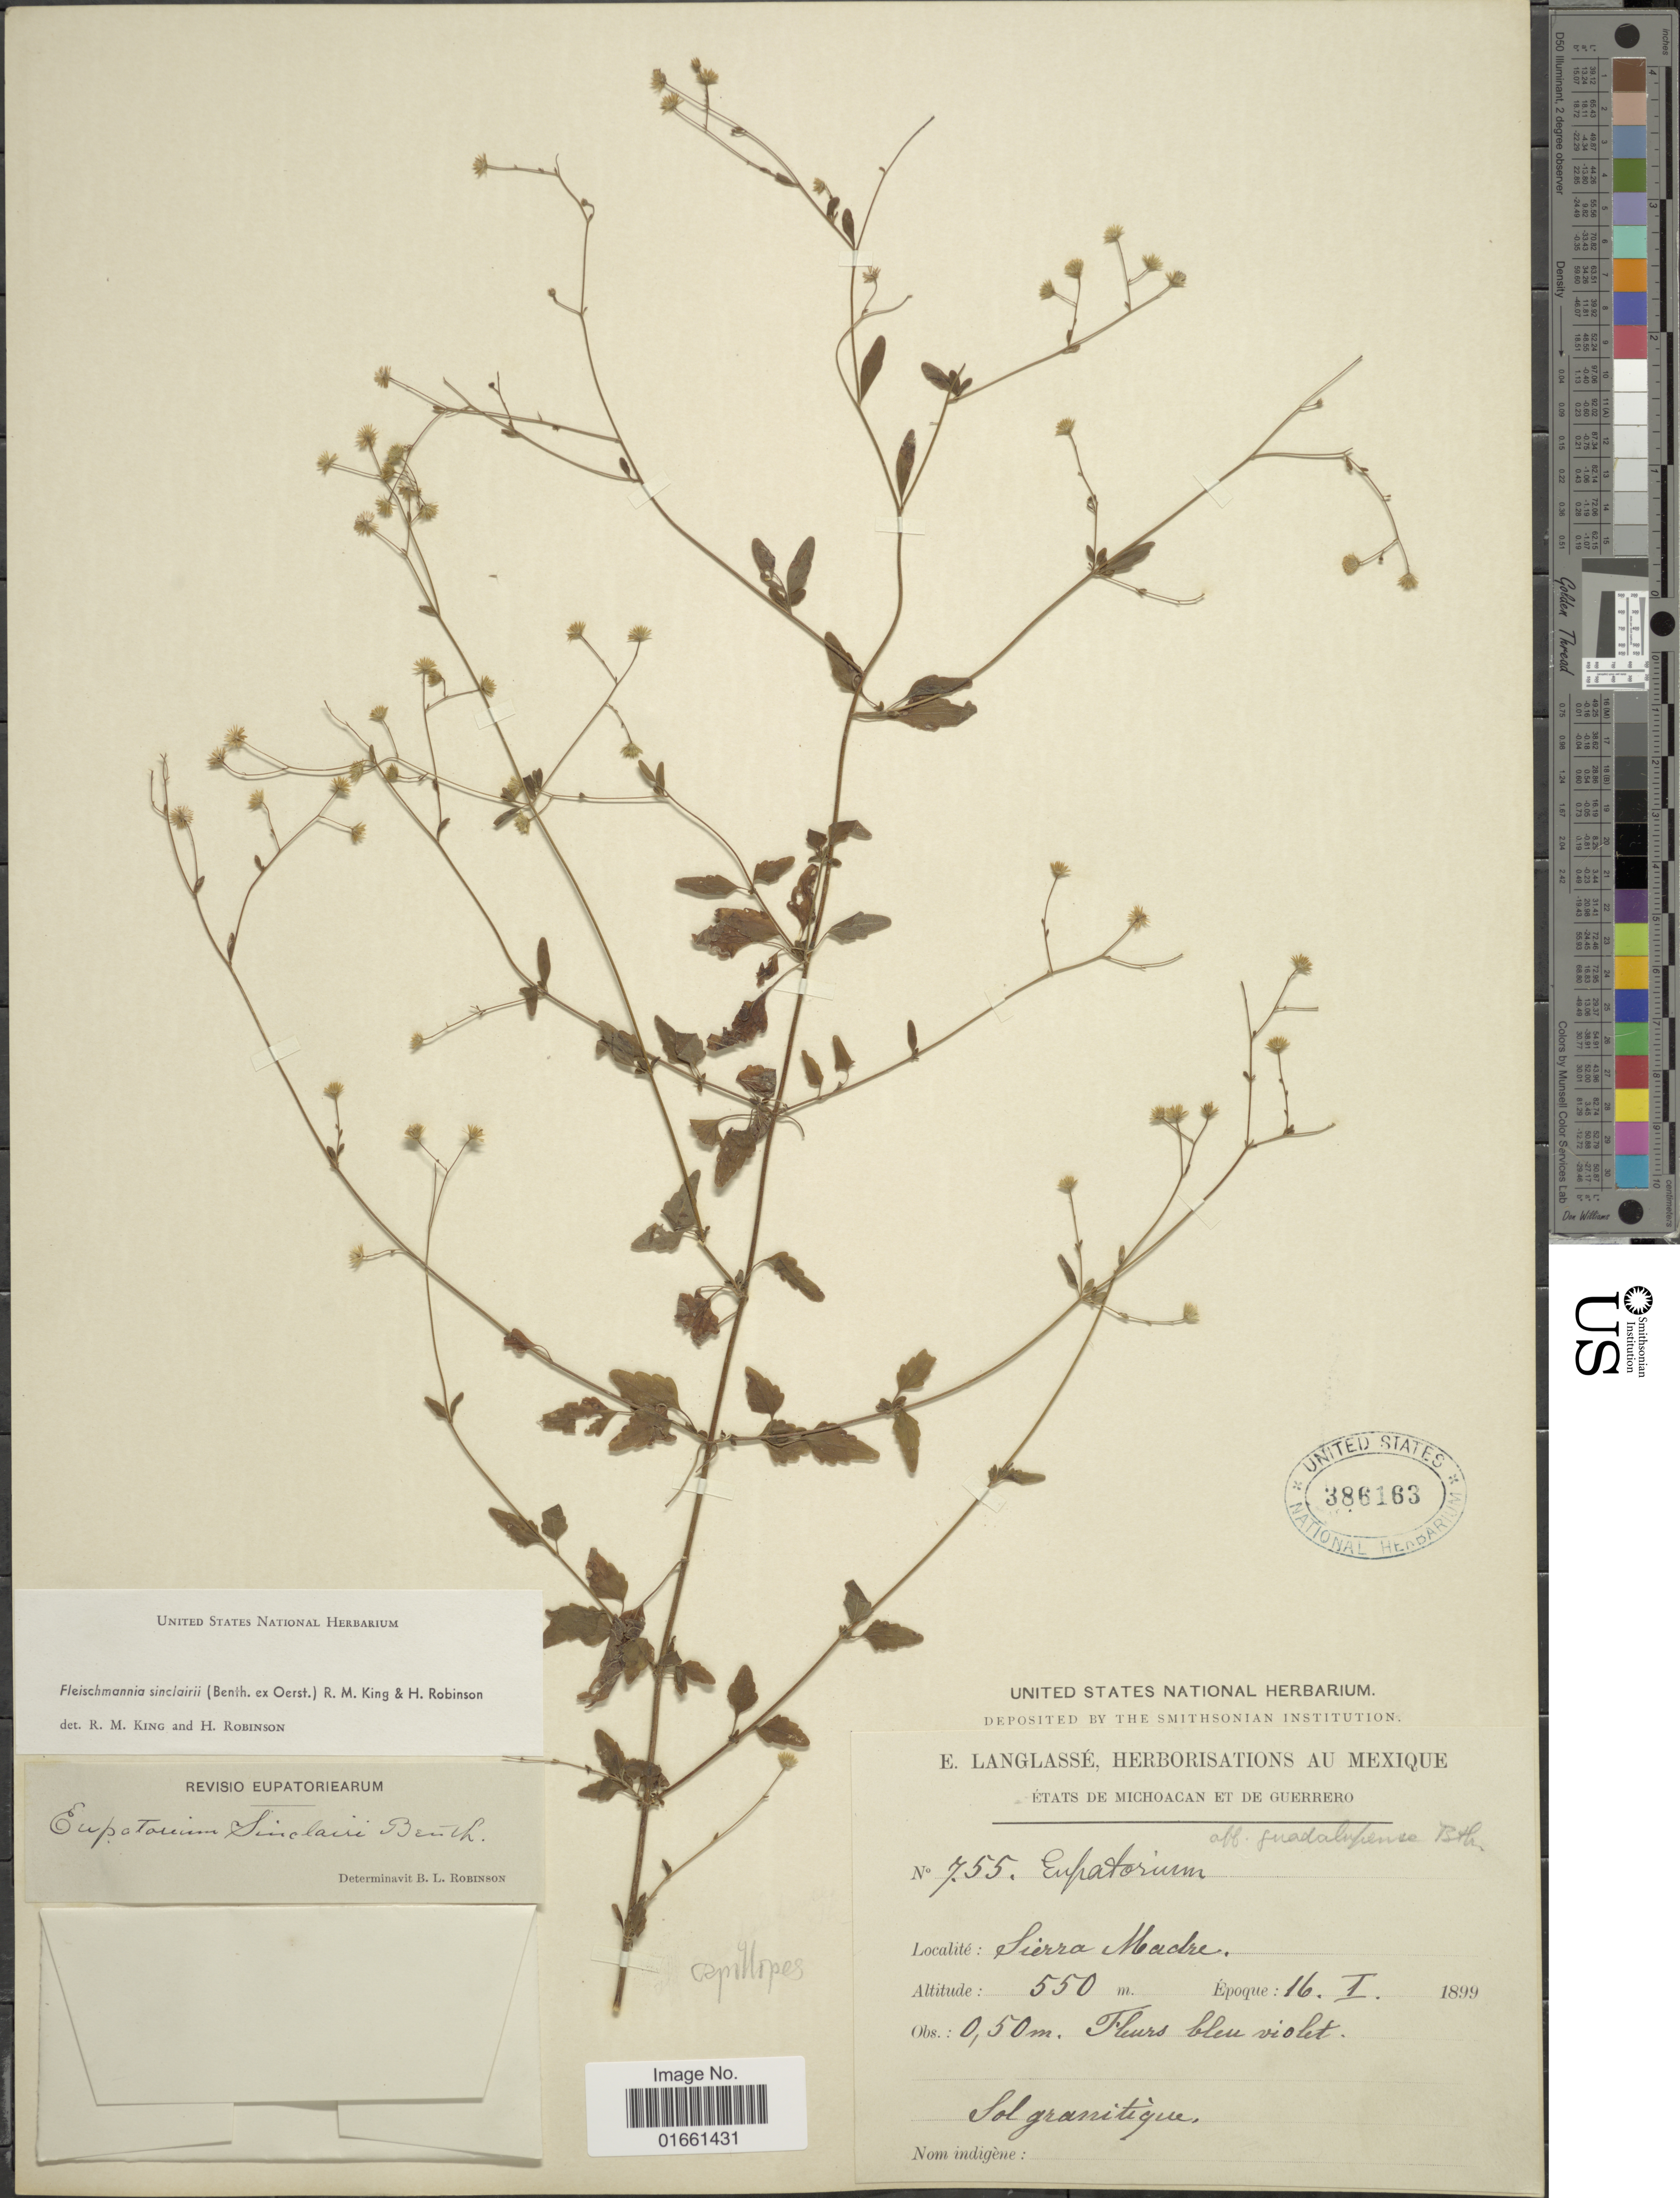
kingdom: Plantae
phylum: Tracheophyta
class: Magnoliopsida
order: Asterales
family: Asteraceae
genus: Fleischmannia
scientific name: Fleischmannia capillipes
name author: (Benth. ex Oerst.) R.M. King & H. Rob.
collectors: E. Langlassé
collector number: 755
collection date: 1899-01-16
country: Mexico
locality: Etats de Michoacan et de Guerrero, Sierra Madre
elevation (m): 550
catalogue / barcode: US 386163